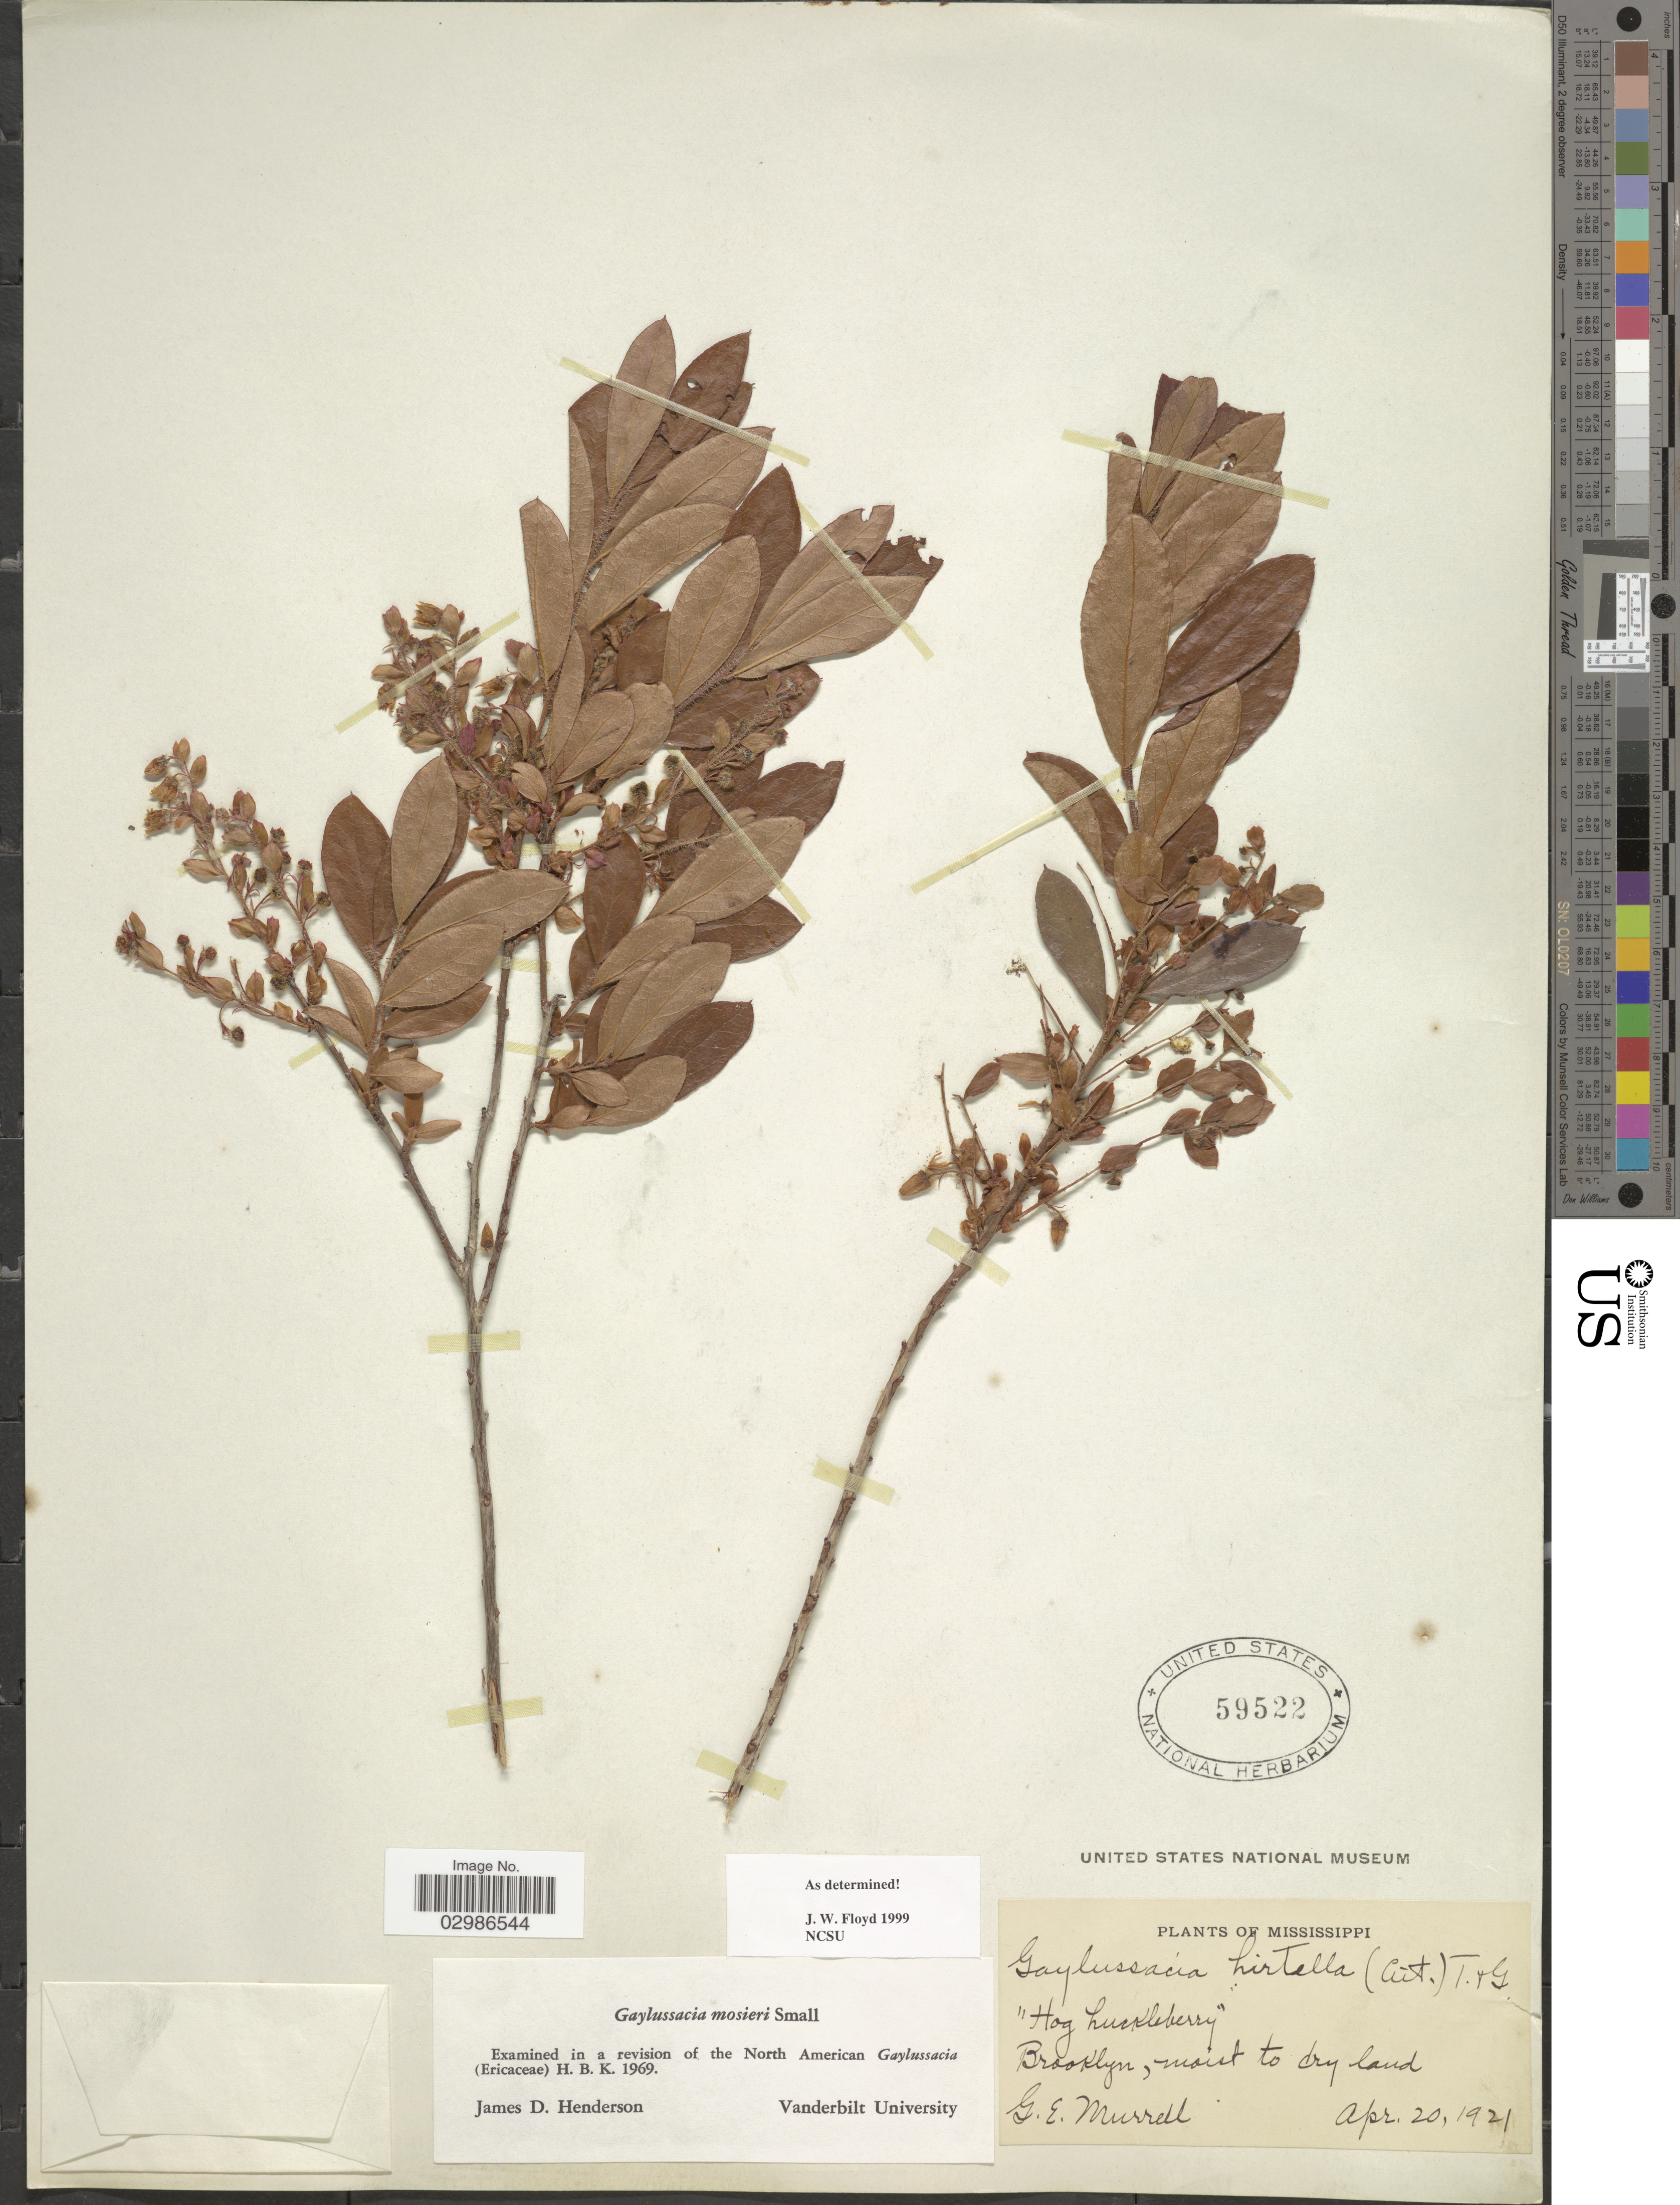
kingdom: Plantae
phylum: Tracheophyta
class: Magnoliopsida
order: Ericales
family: Ericaceae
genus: Gaylussacia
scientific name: Gaylussacia mosieri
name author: Small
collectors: G. Murrell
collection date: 1921-04-20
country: United States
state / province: Mississippi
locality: Brooklyn.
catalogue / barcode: US 59522